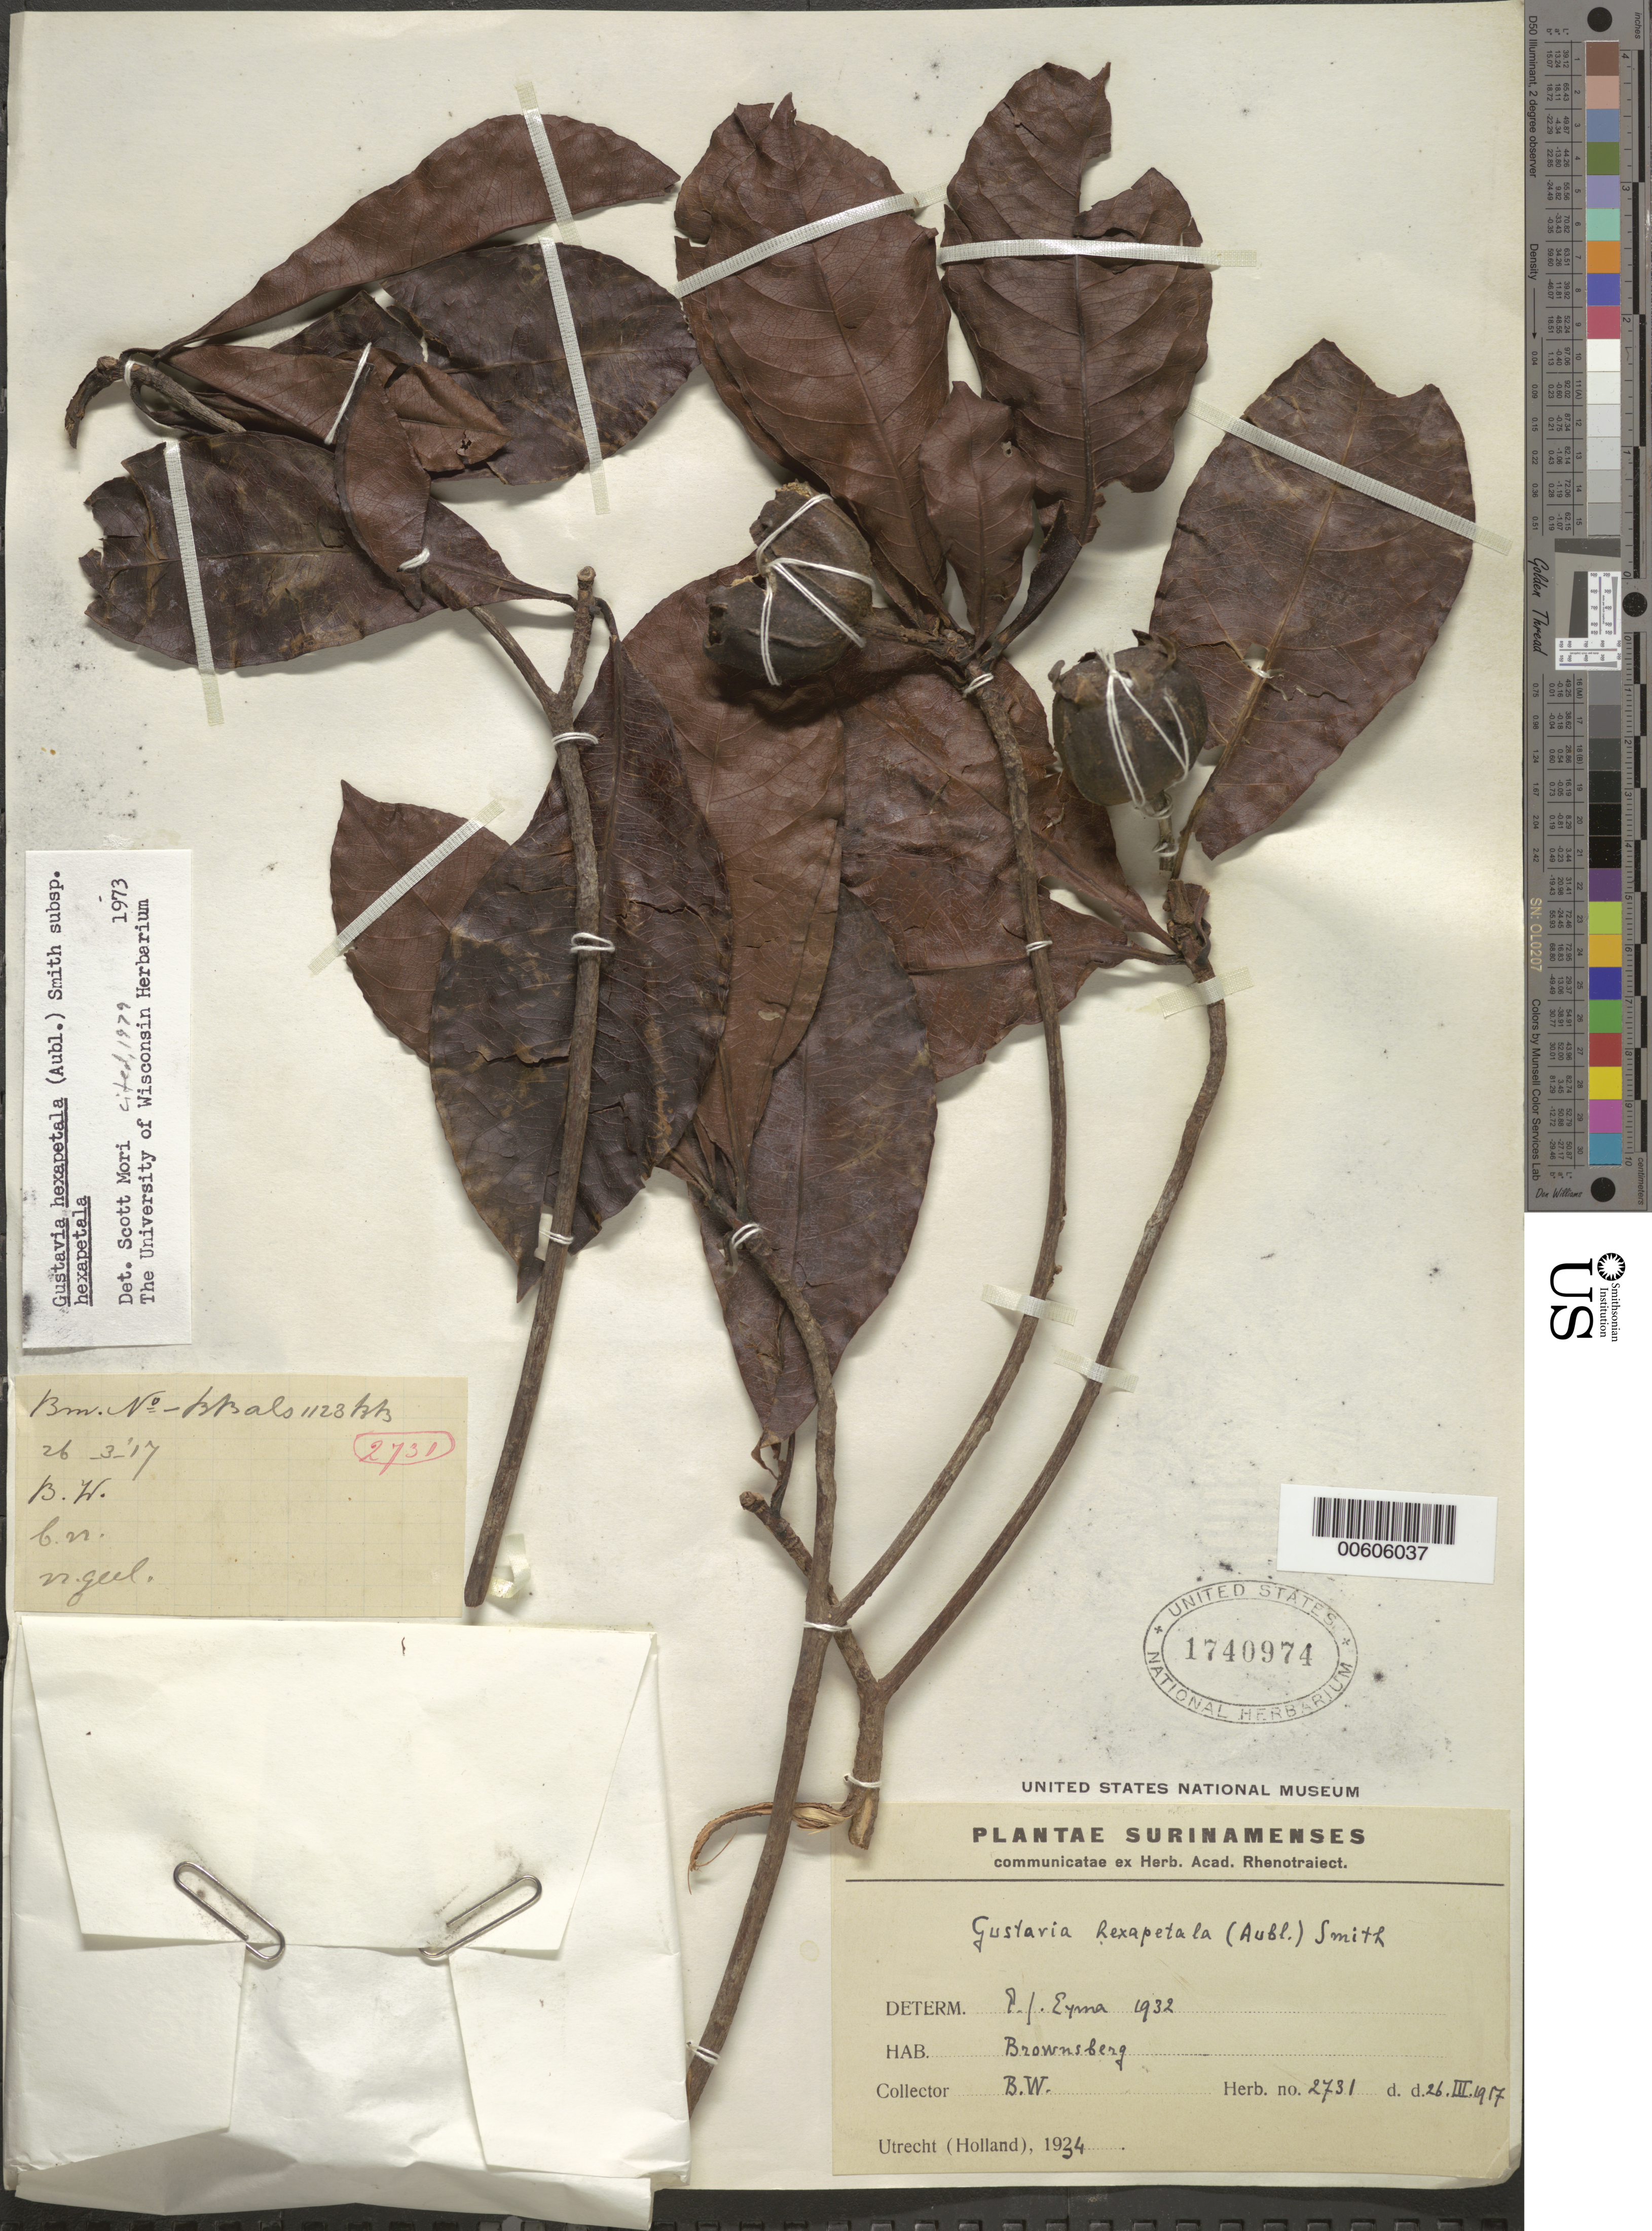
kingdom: Plantae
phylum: Tracheophyta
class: Magnoliopsida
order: Ericales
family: Lecythidaceae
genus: Gustavia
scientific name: Gustavia hexapetala subsp. hexapetala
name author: (Aubl.) Sm.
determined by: Mori, Scott A.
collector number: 2731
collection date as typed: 26-Mar-17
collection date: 1917-03-26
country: Suriname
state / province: Brokopondo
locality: Brownsberg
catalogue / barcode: US 1740974